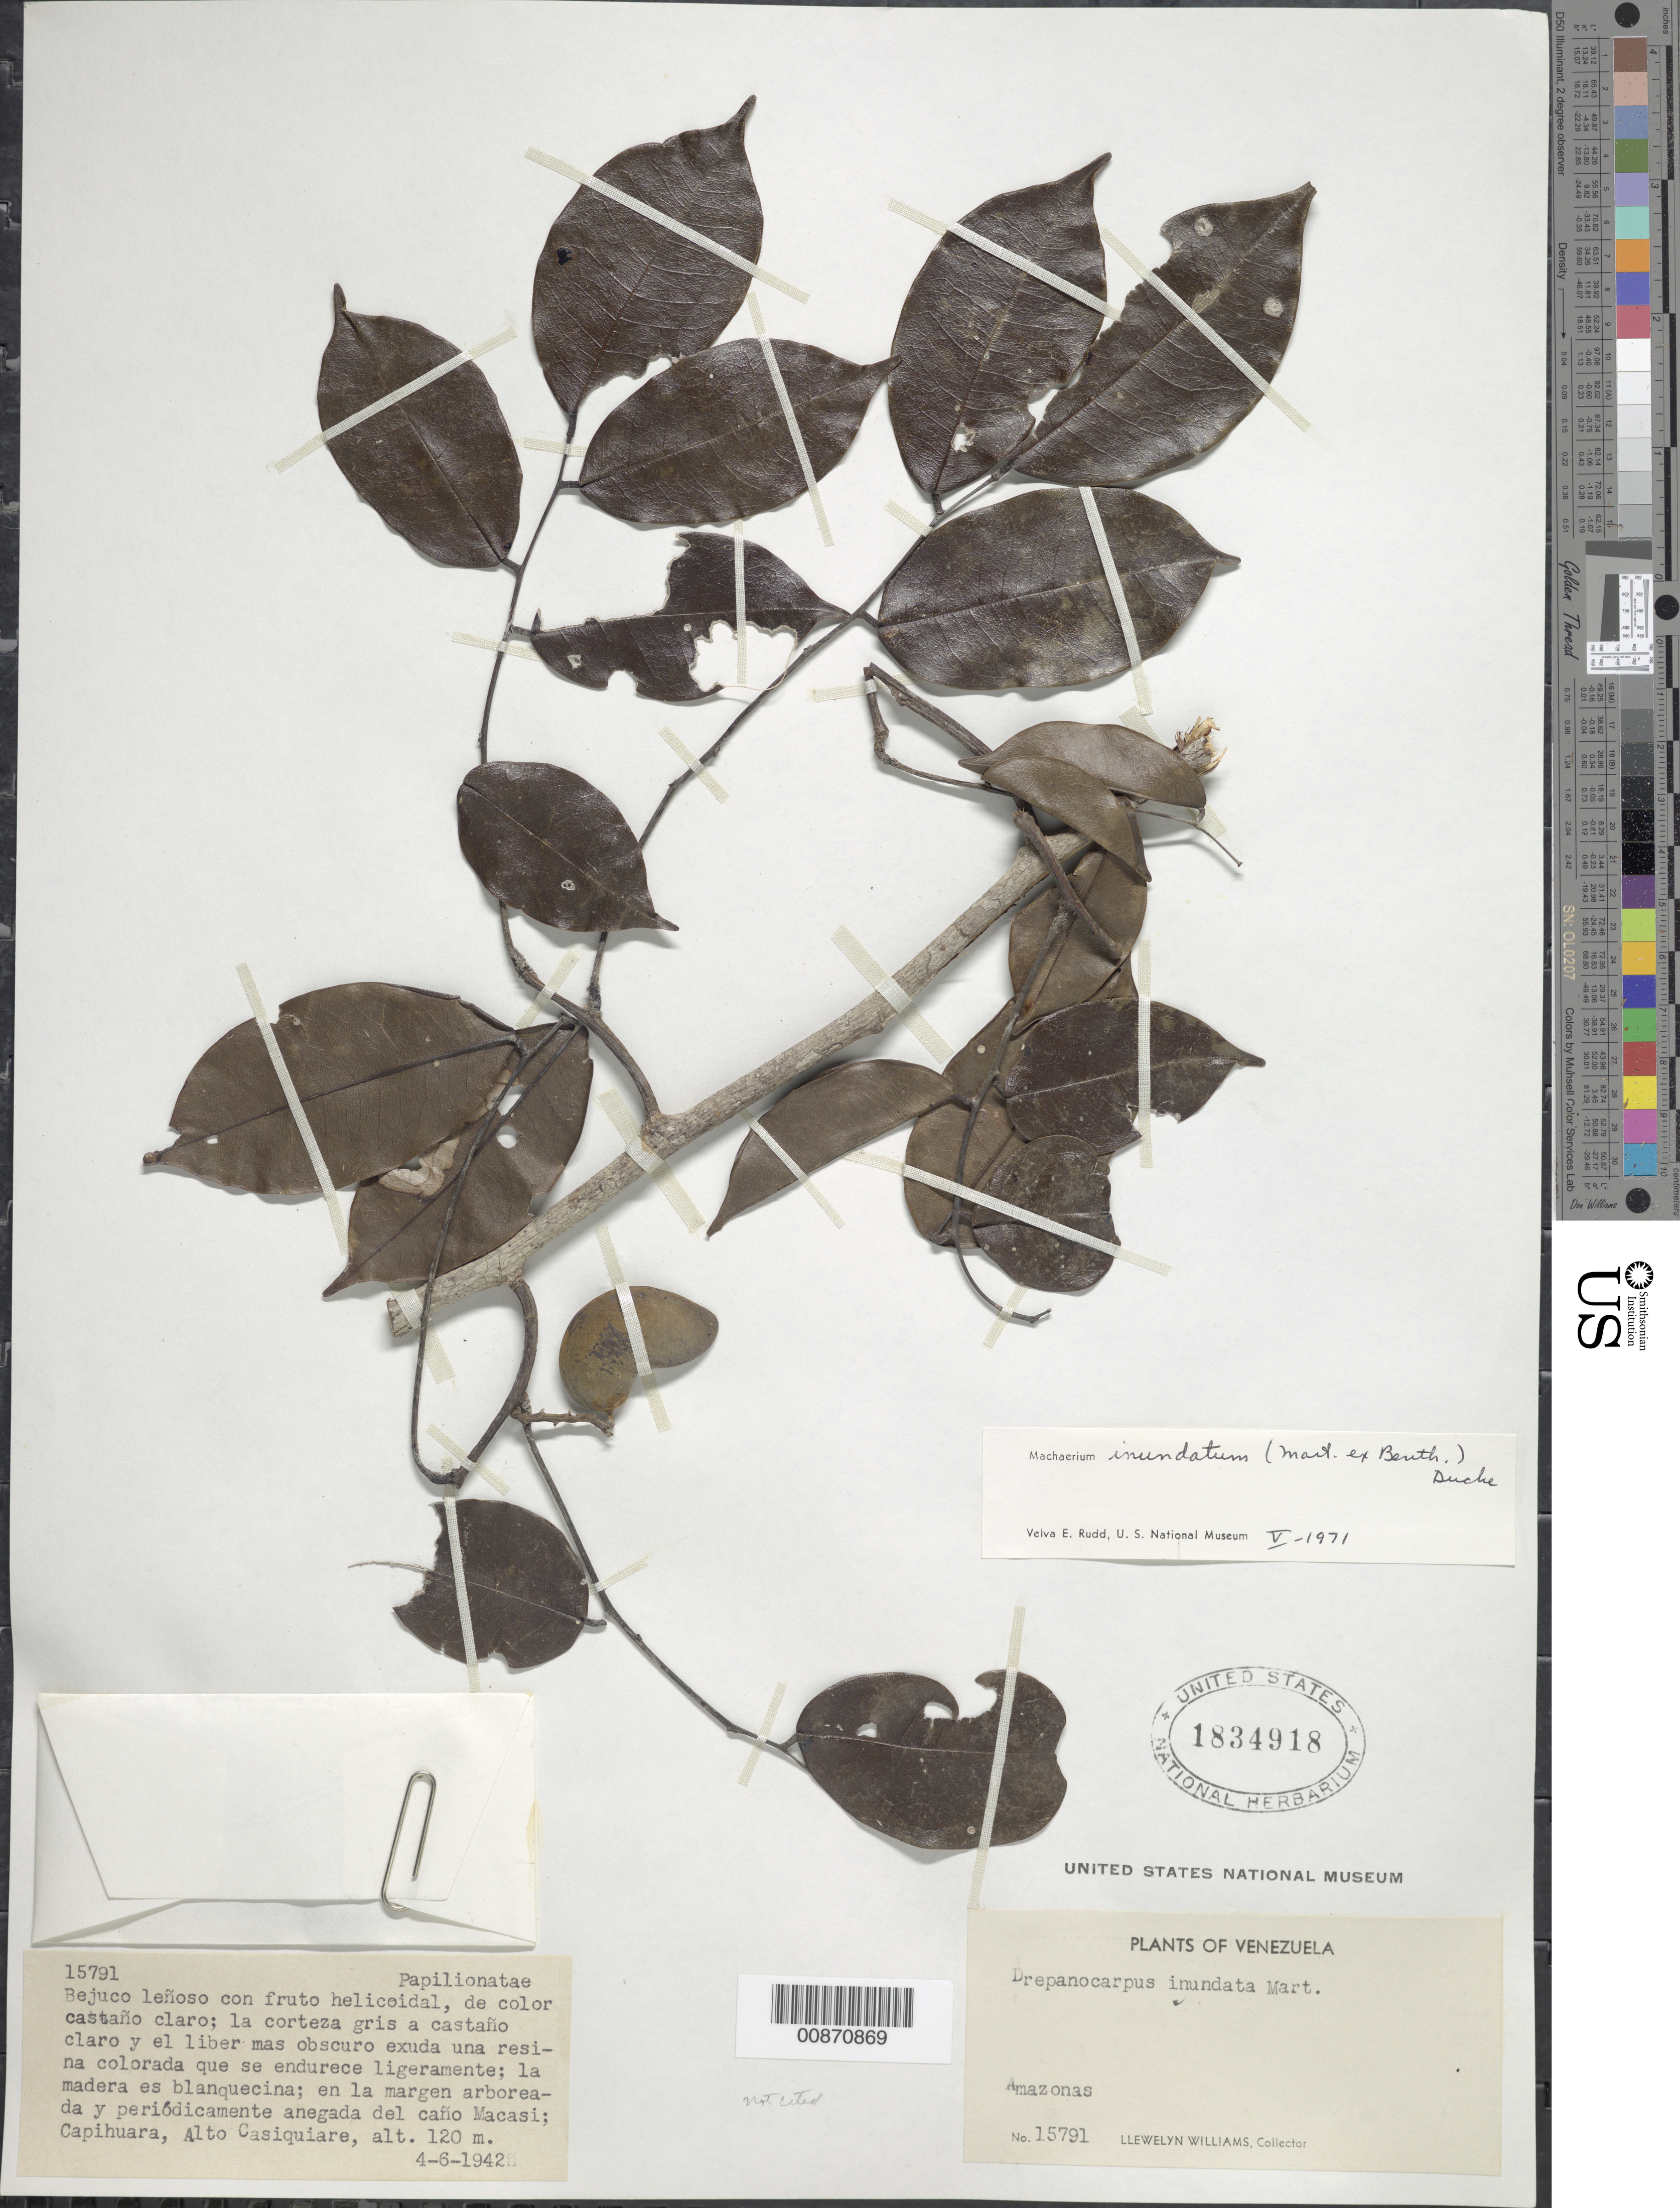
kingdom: Plantae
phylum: Tracheophyta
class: Magnoliopsida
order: Fabales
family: Fabaceae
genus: Machaerium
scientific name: Machaerium inundatum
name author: (Mart. ex Benth.) Ducke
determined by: Rudd, V. E.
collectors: Ll. Williams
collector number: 15791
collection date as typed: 4-Jun-42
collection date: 1942-06-04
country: Venezuela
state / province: Amazonas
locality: Caño Macasí, Capihuara, Alto Casiquiare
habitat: Margen arboreada y periodicamente anegada del cano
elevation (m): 120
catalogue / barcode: US 1834918